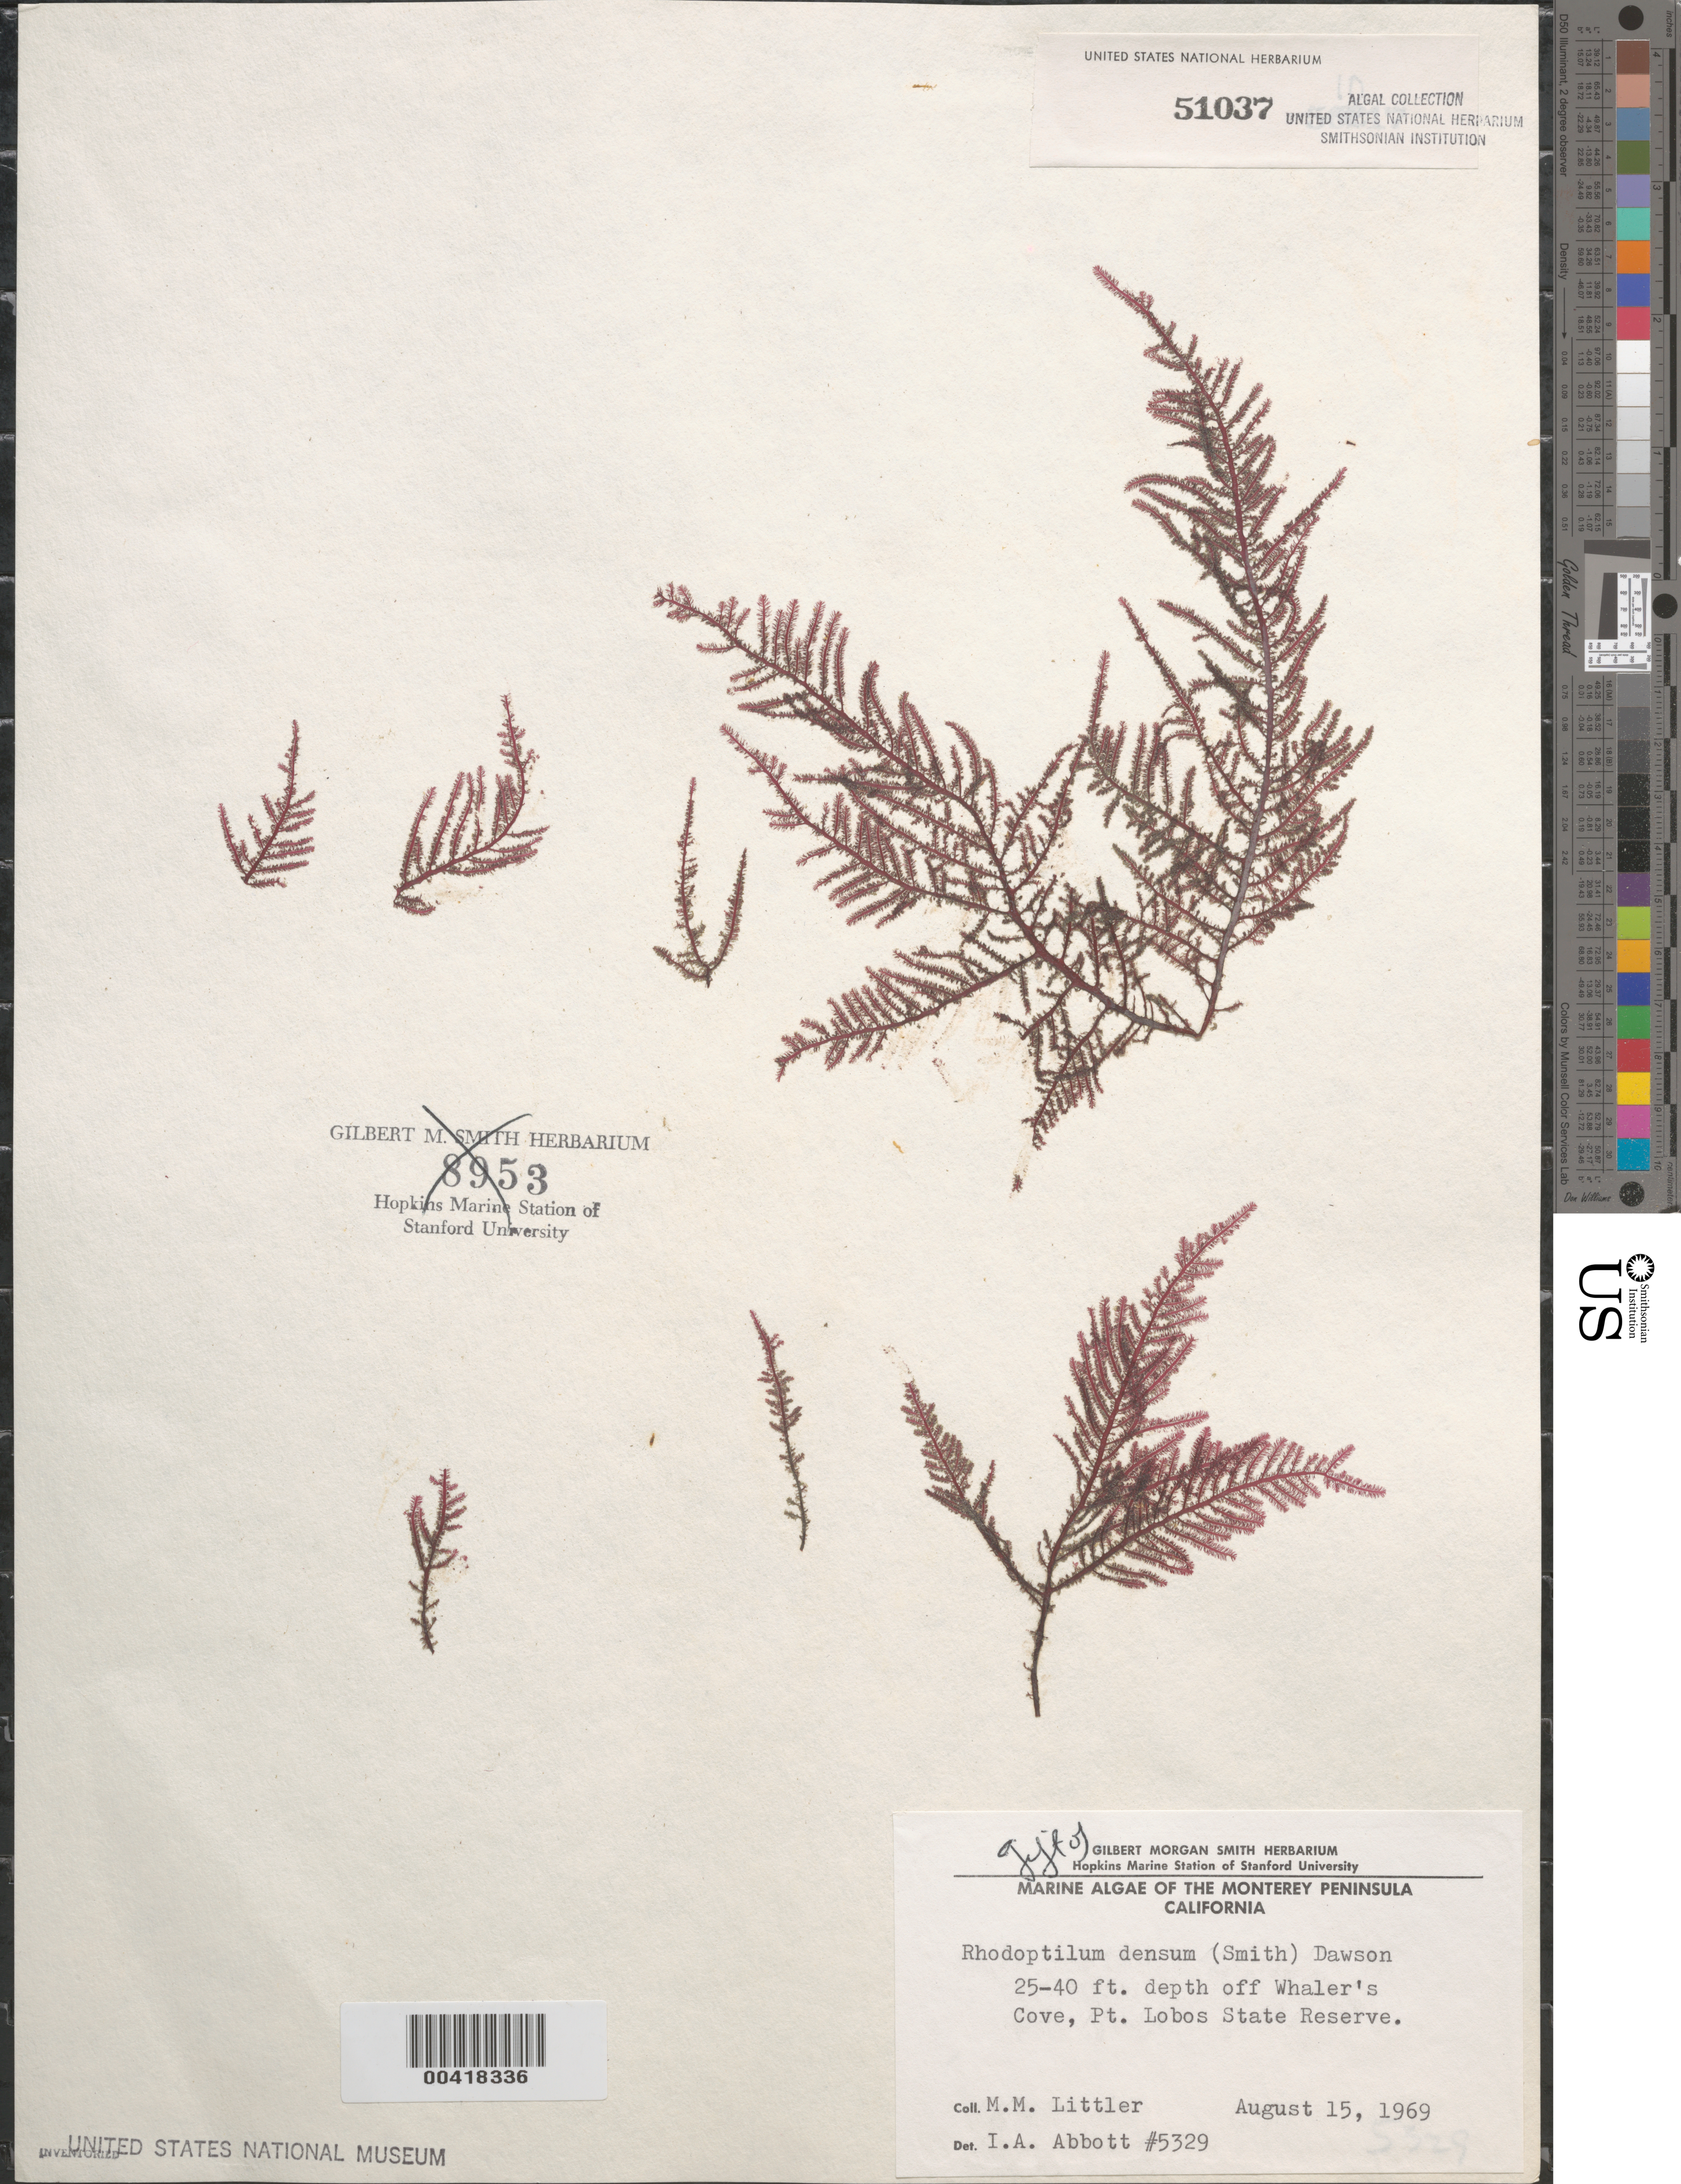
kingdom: Plantae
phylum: Rhodophyta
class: Florideophyceae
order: Ceramiales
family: Dasyaceae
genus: Rhodoptilum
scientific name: Rhodoptilum plumosum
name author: (Harv. & Bail.) Kylin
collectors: M. M. Littler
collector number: IAA 5329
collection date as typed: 15 Aug 1969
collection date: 1969-08-15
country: United States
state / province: California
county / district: Monterey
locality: Point Lobos State Reserve, off Whaler's Cove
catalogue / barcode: US 51037